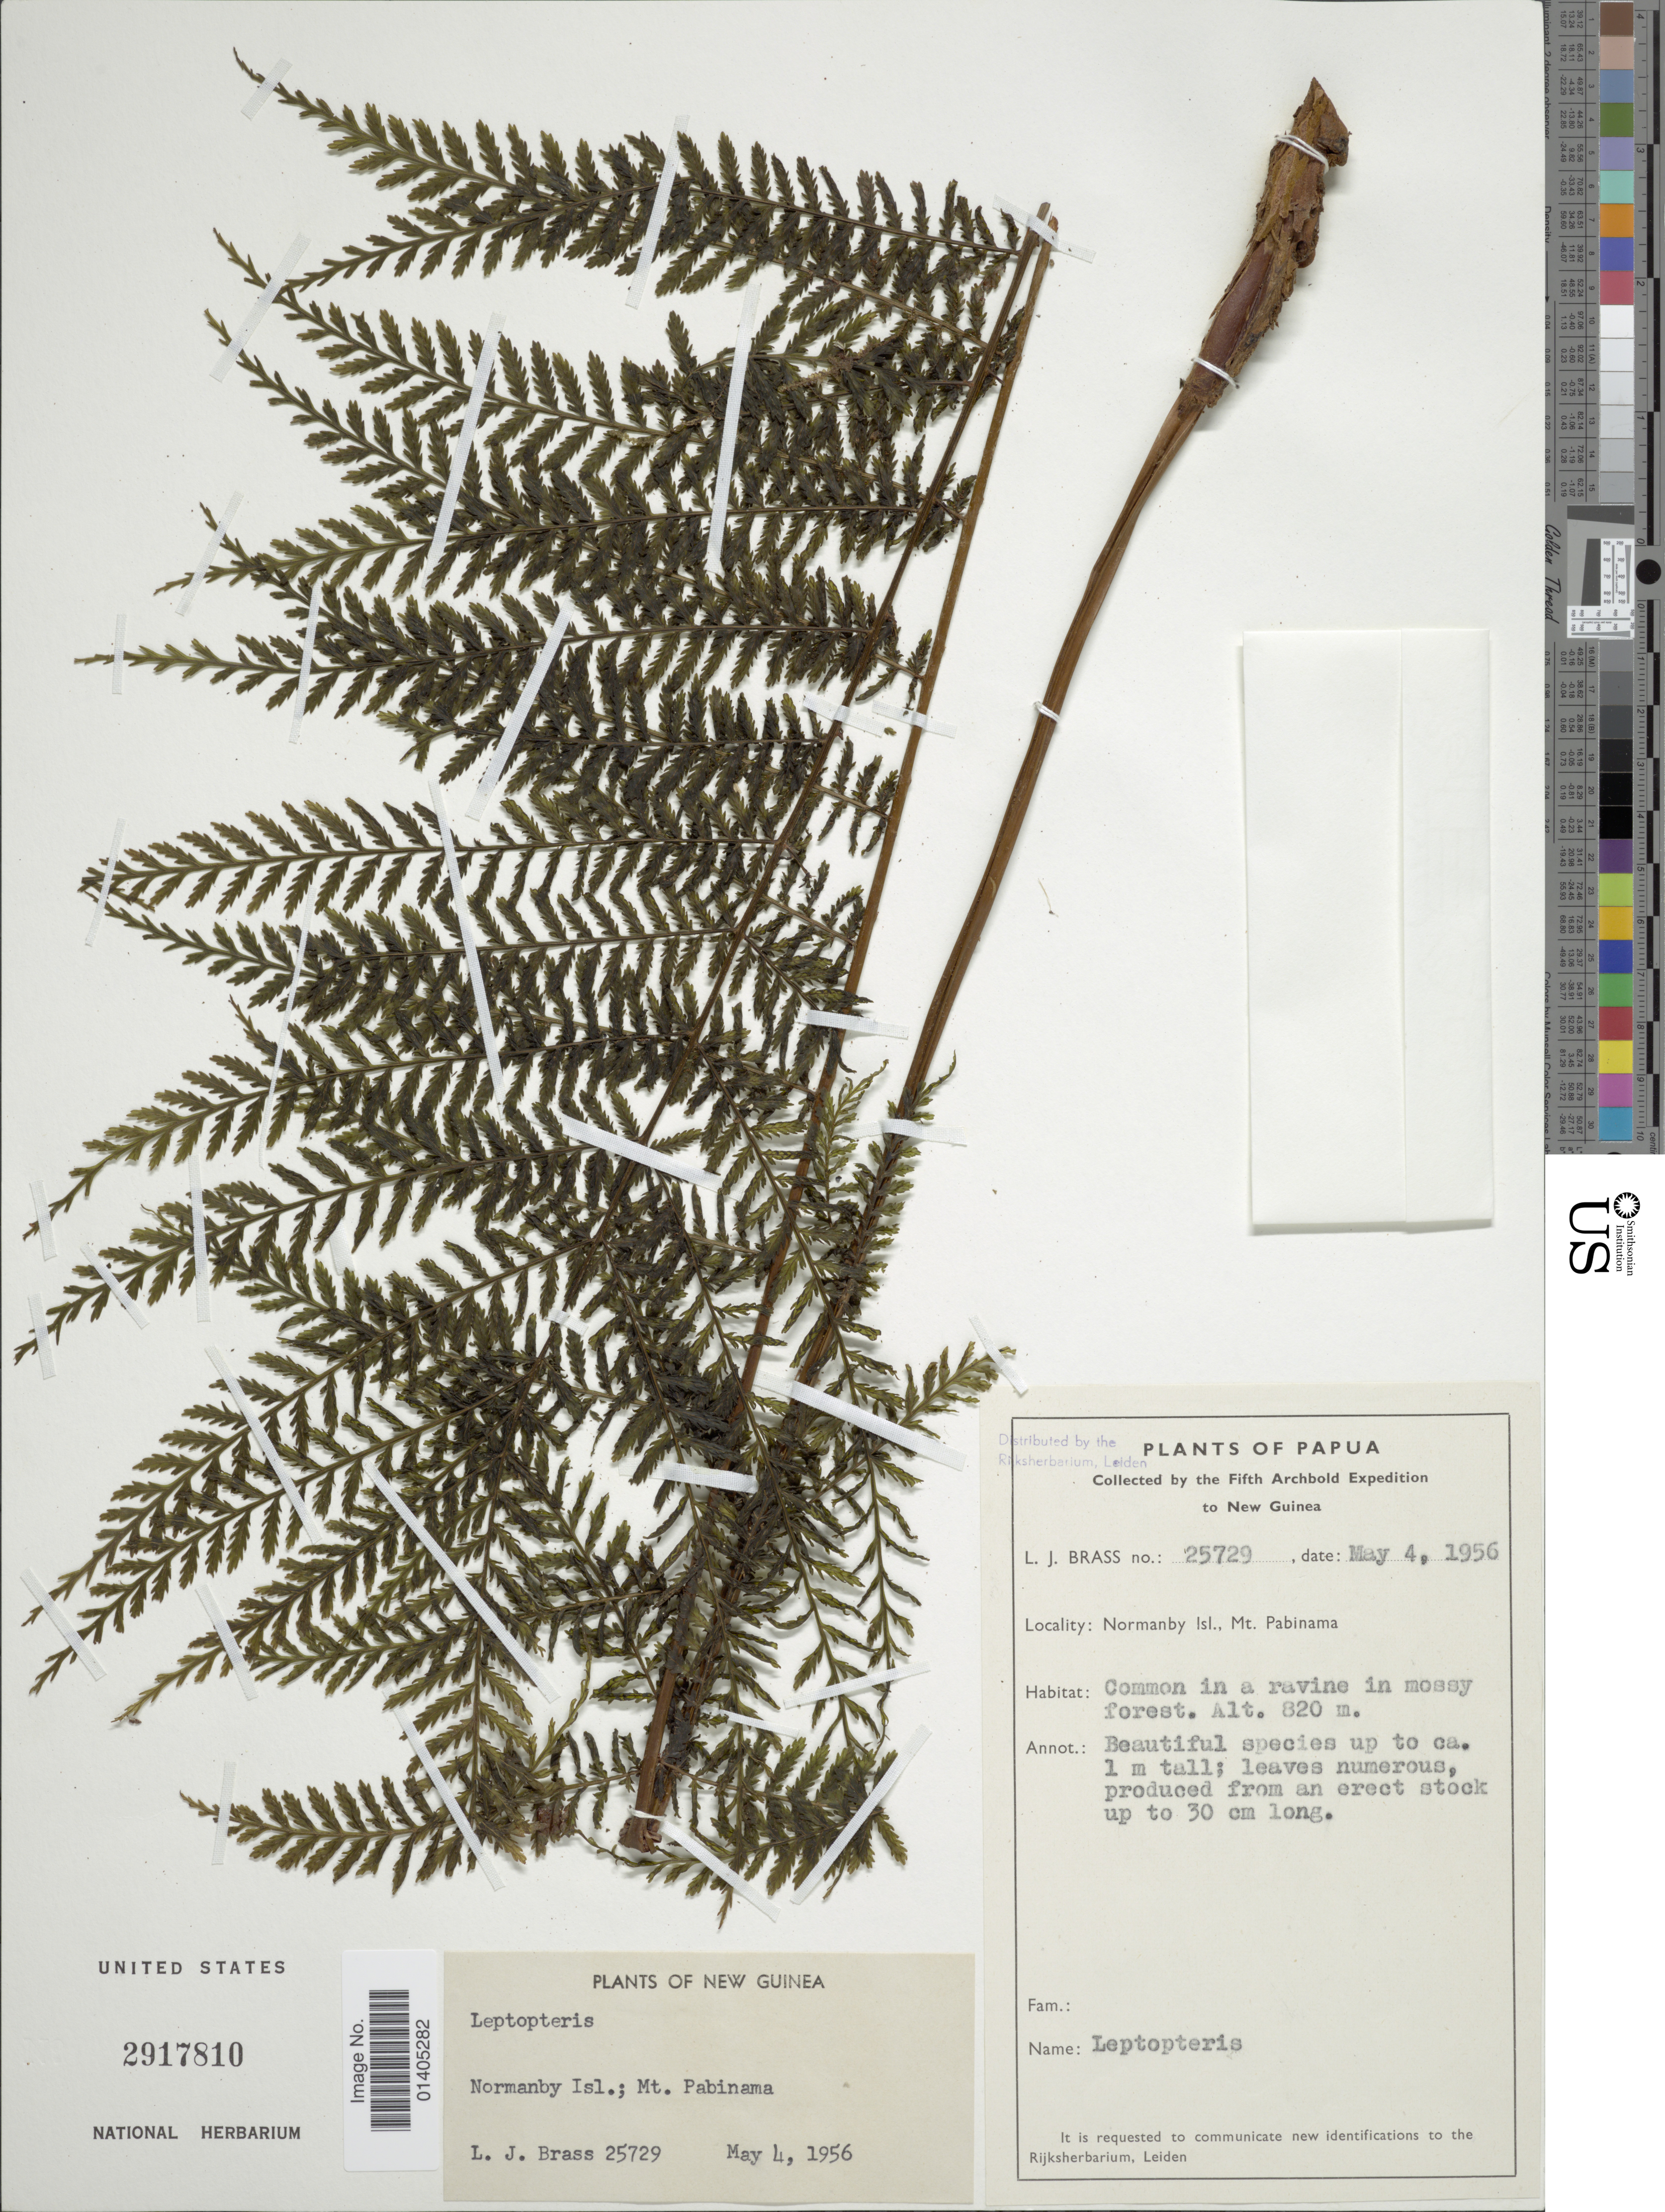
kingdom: Plantae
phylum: Tracheophyta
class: Polypodiopsida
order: Osmundales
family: Osmundaceae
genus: Leptopteris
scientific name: Leptopteris alpina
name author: (Baker) C. Chr.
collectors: L. J. Brass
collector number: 25729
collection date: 1956-01-04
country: Papua New Guinea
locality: Normanby Isl., Mt Pabinama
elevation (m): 820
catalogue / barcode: US 2917810